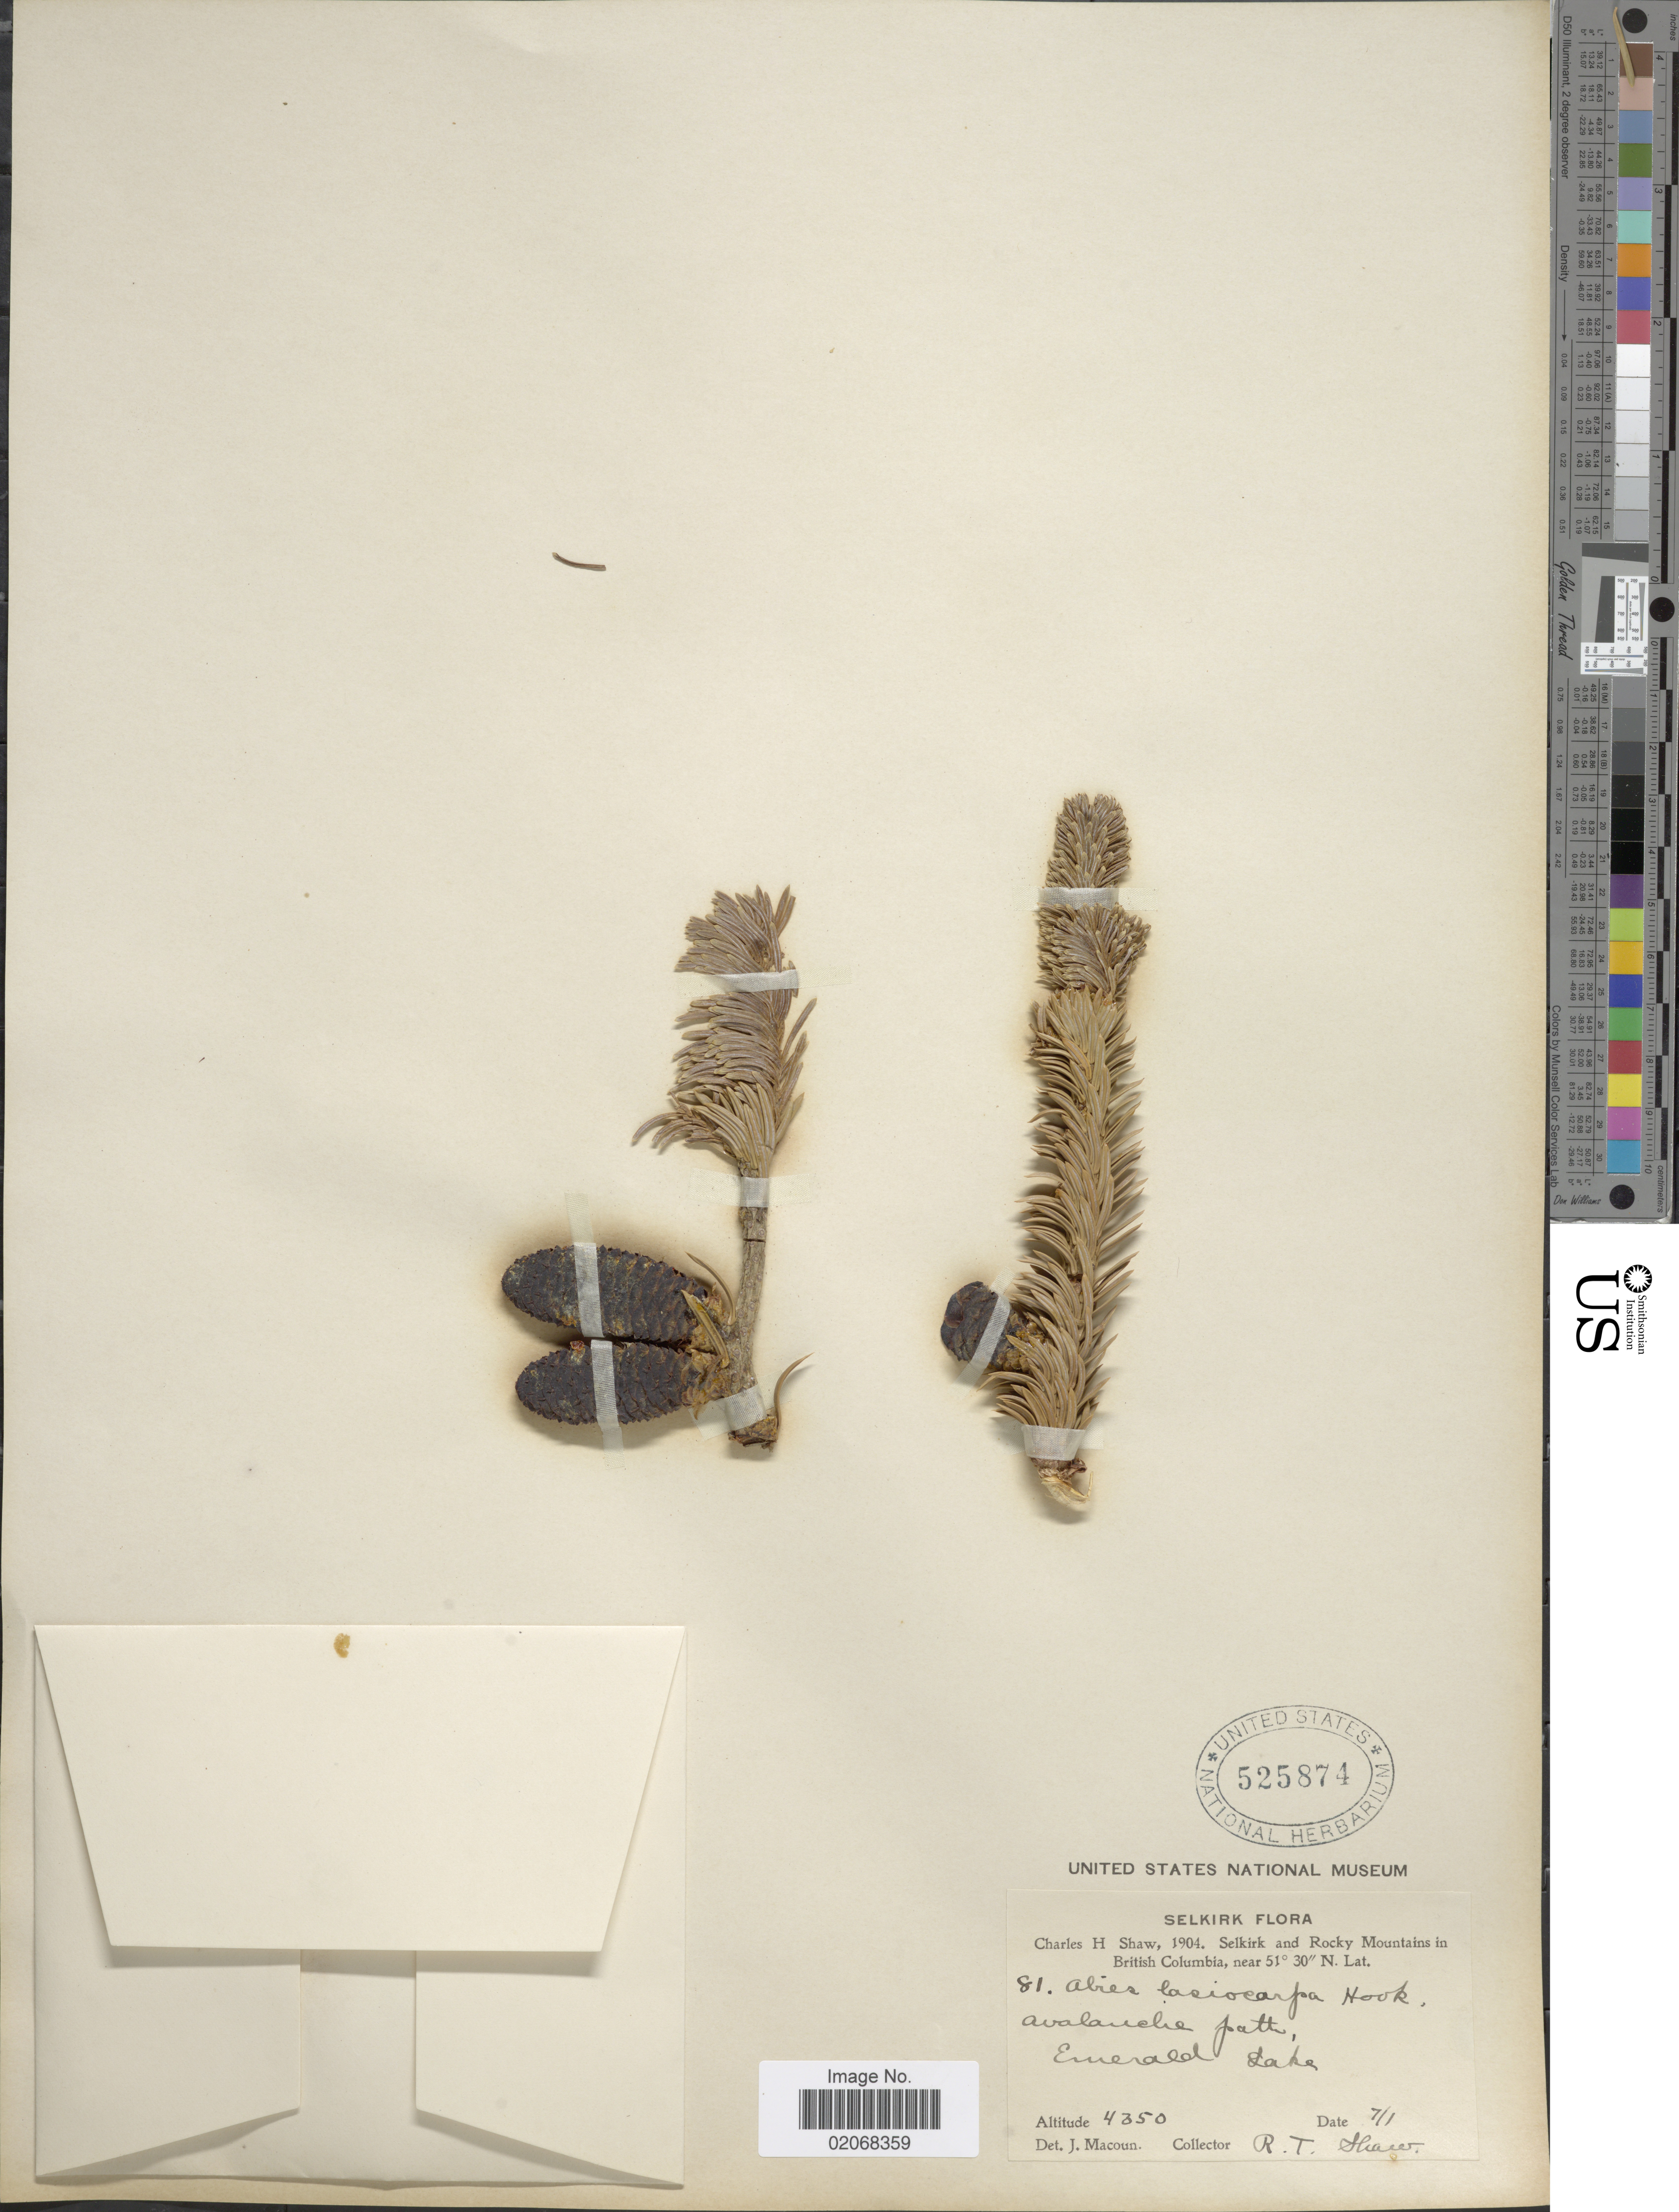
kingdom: Plantae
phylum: Tracheophyta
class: Pinopsida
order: Pinales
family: Pinaceae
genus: Abies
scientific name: Abies lasiocarpa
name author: (Hook.) Nutt.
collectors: R. T. Shaw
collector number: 91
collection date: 1904-07-01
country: Canada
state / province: British Columbia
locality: Selkirk and Rocky Mountains in British Columbia, Emerald Lake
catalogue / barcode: US 525874